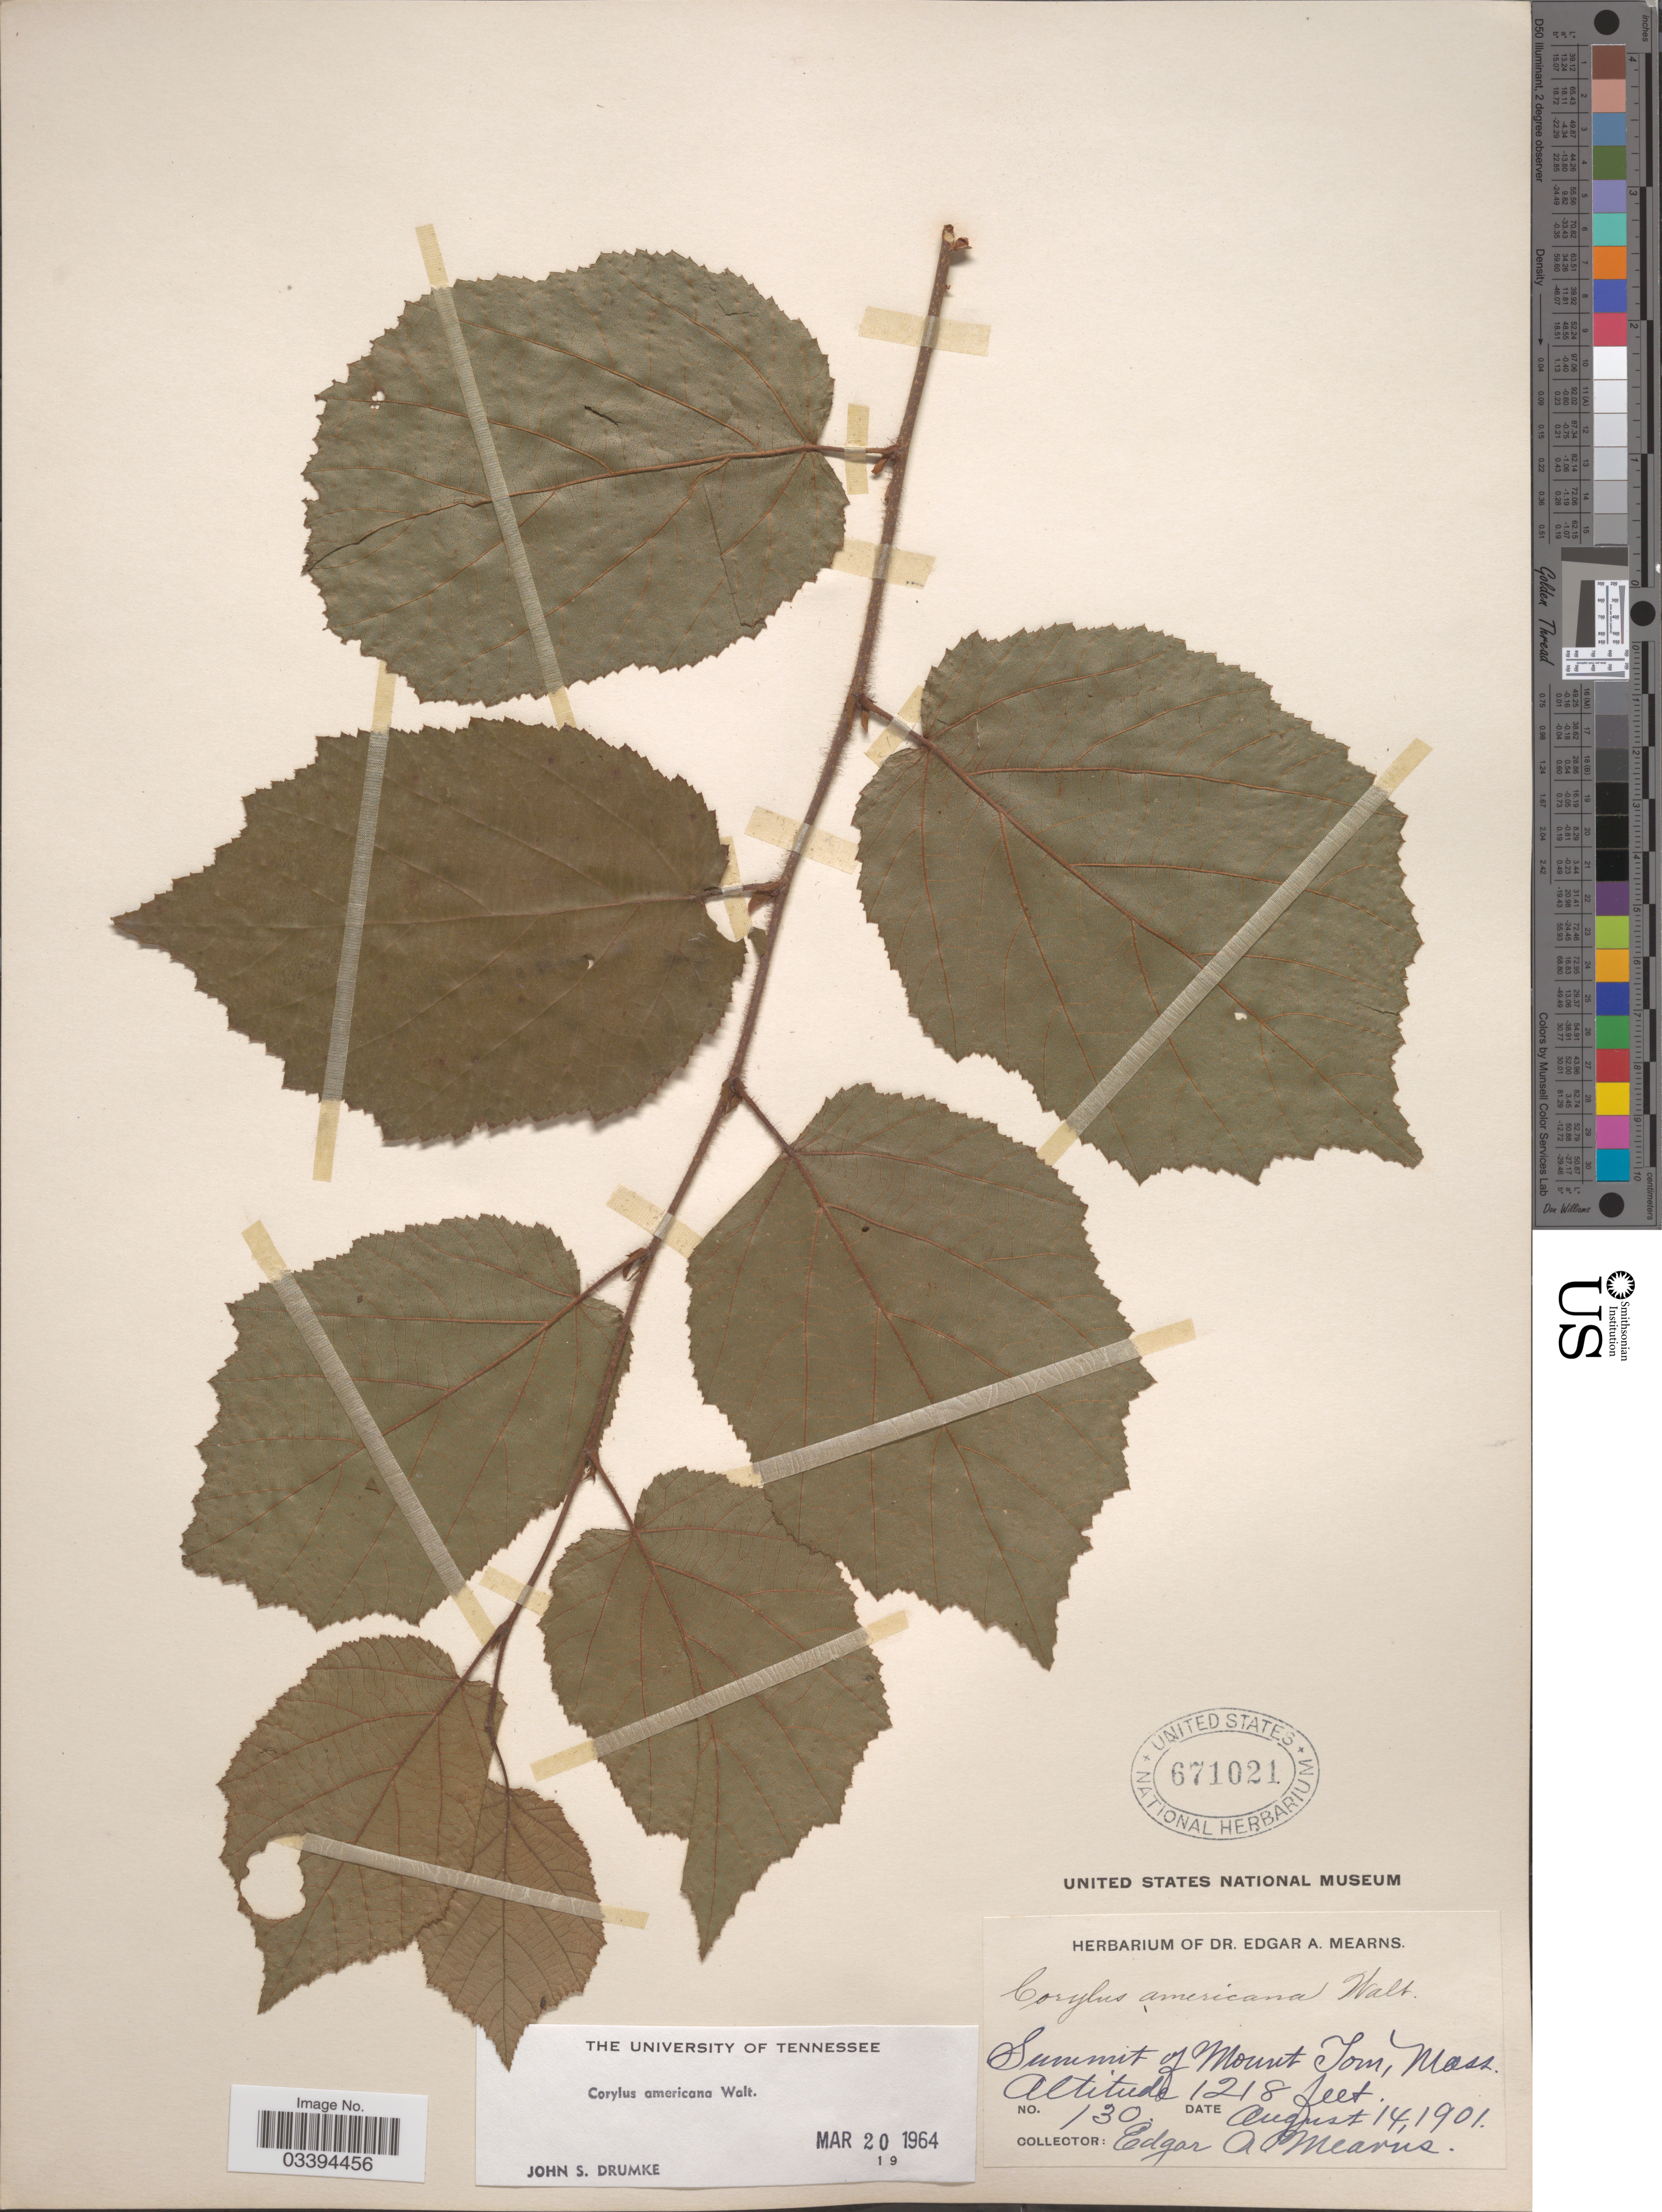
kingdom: Plantae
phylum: Tracheophyta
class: Magnoliopsida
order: Fagales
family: Betulaceae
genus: Corylus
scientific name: Corylus americana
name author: Walter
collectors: E. A. Mearns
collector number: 130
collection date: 1901-08-14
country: United States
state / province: Massachusetts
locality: Summit of Mount Tom.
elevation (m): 371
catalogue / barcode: US 671021